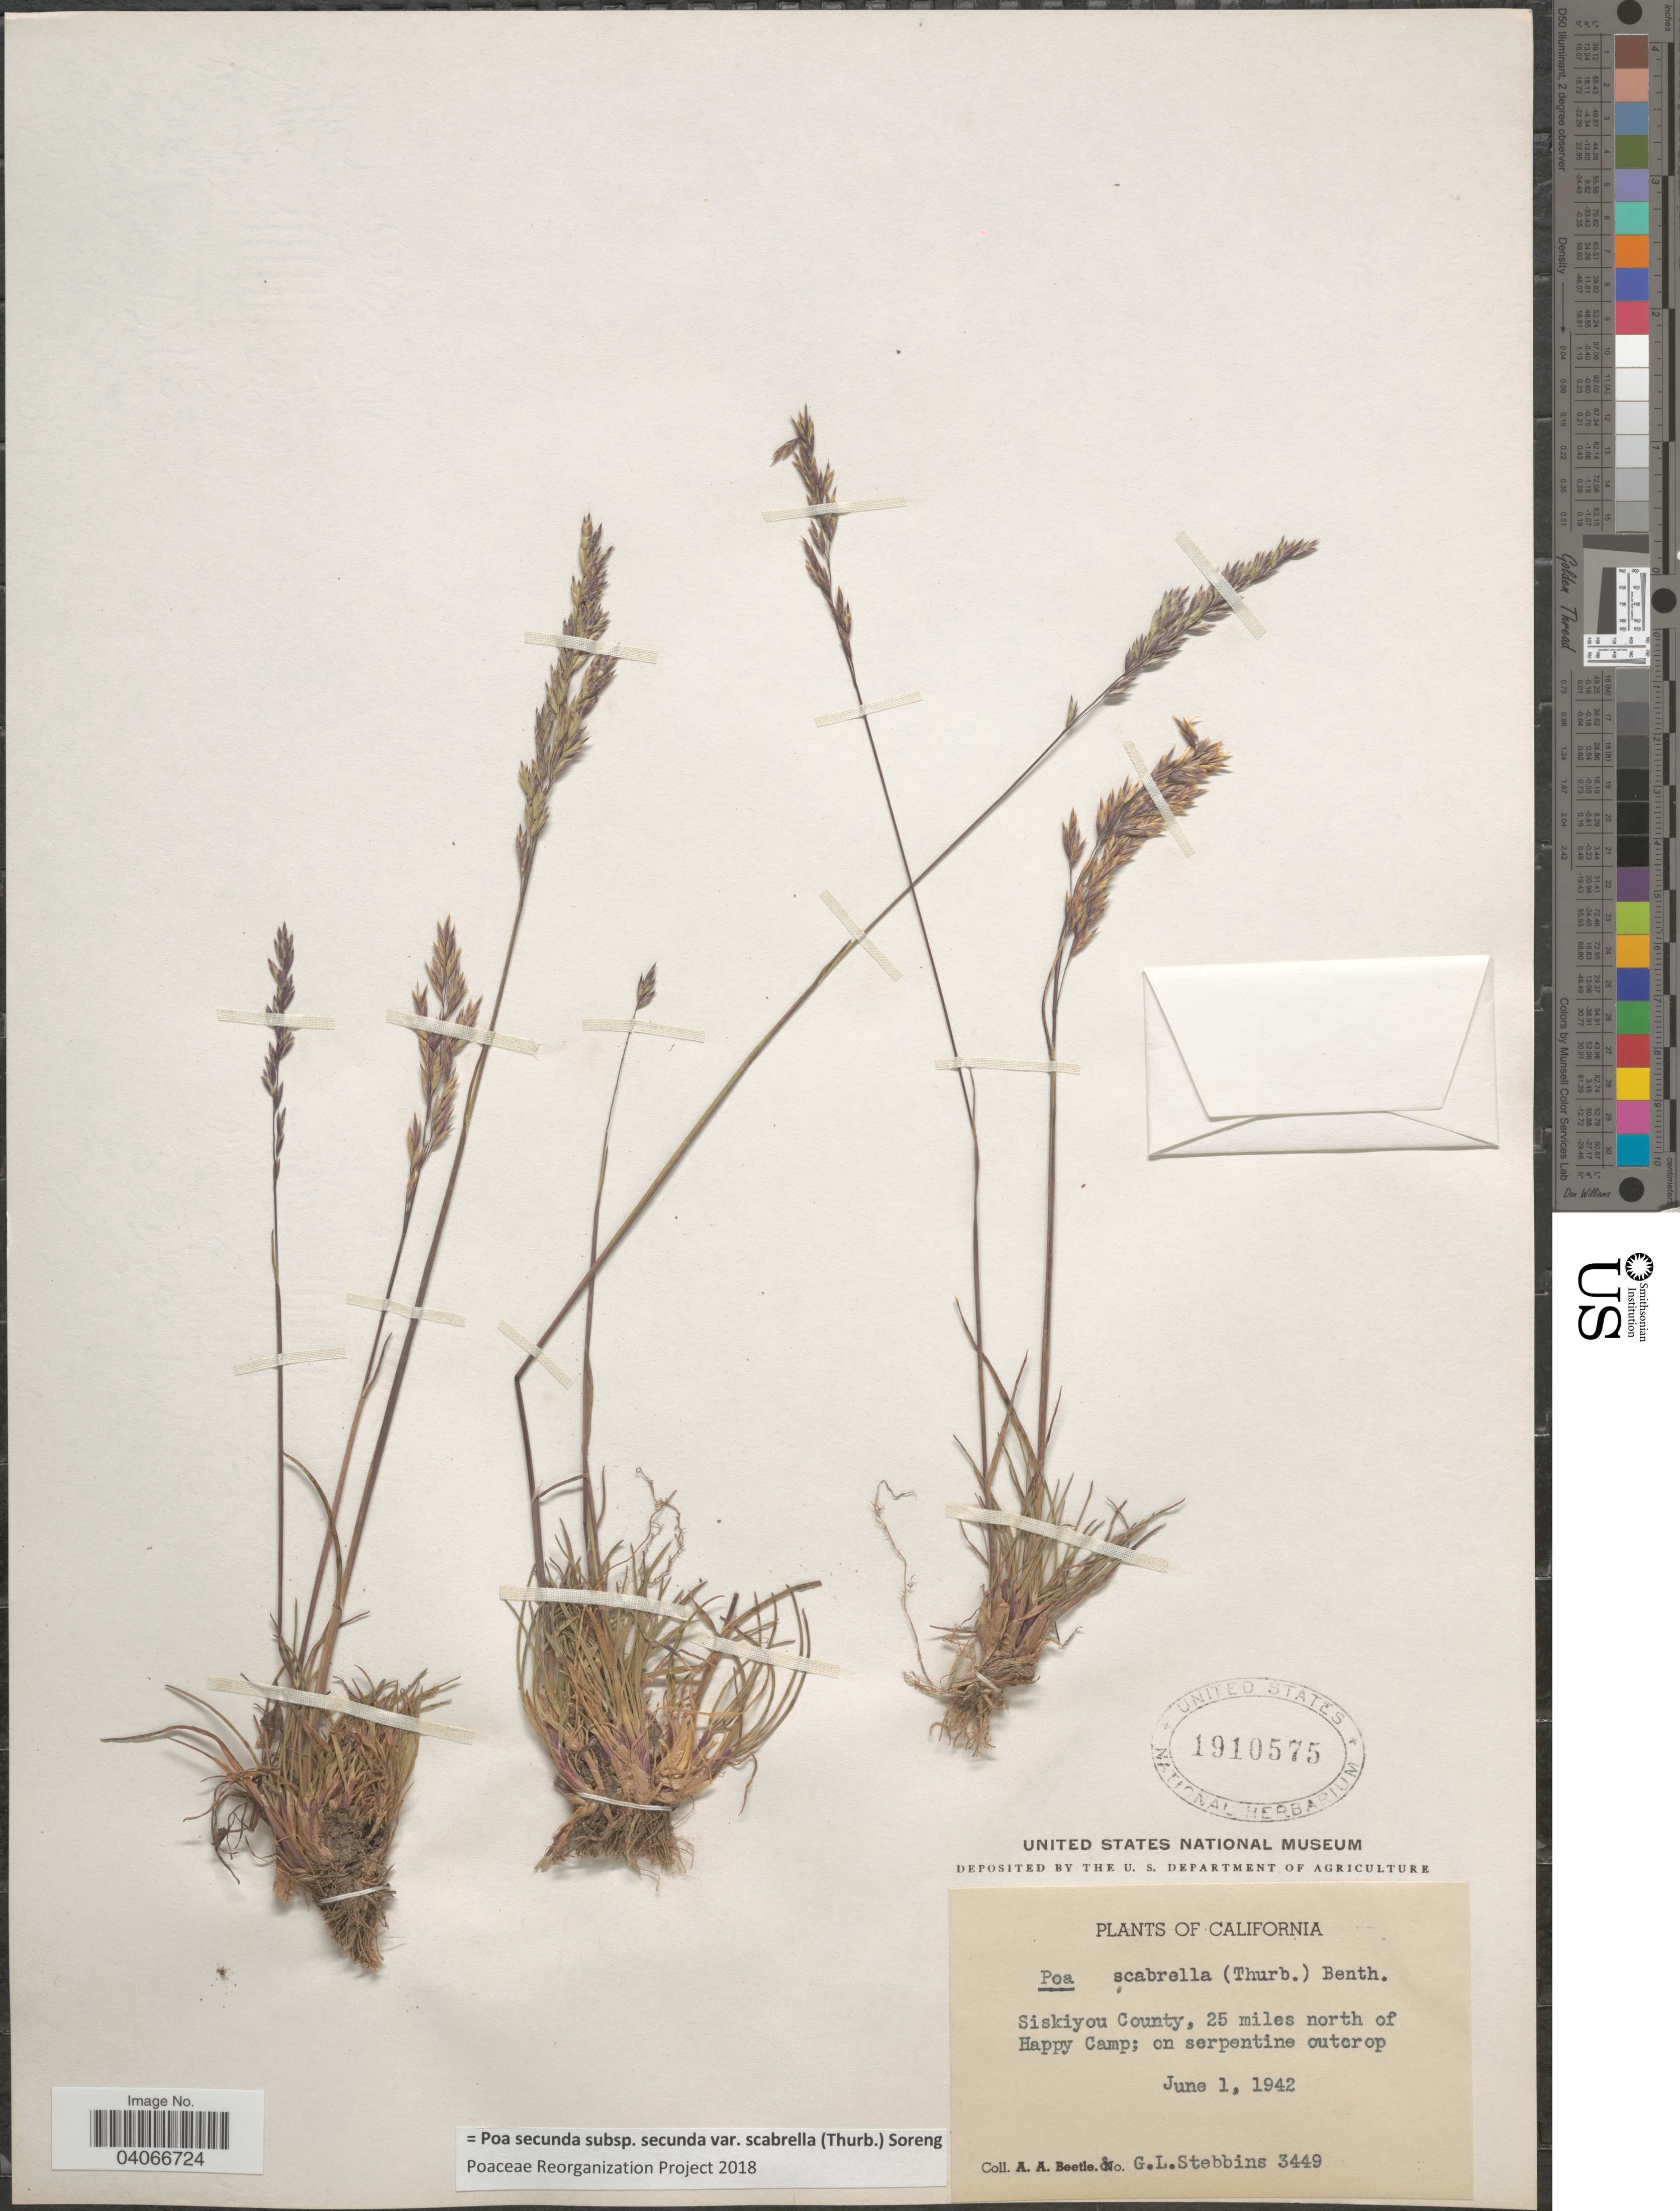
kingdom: Plantae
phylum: Tracheophyta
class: Liliopsida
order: Poales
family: Poaceae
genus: Poa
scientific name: Poa secunda subsp. secunda var. scabrella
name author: (Thurb.) Soreng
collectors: A. A. Beetle & G. L. Stebbins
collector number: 3449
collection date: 1942-06-01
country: United States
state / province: California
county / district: Siskiyou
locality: Siskiyou County, 25 miles north of Happy Camp; on serpentine outcrop.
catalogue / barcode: US 1910575